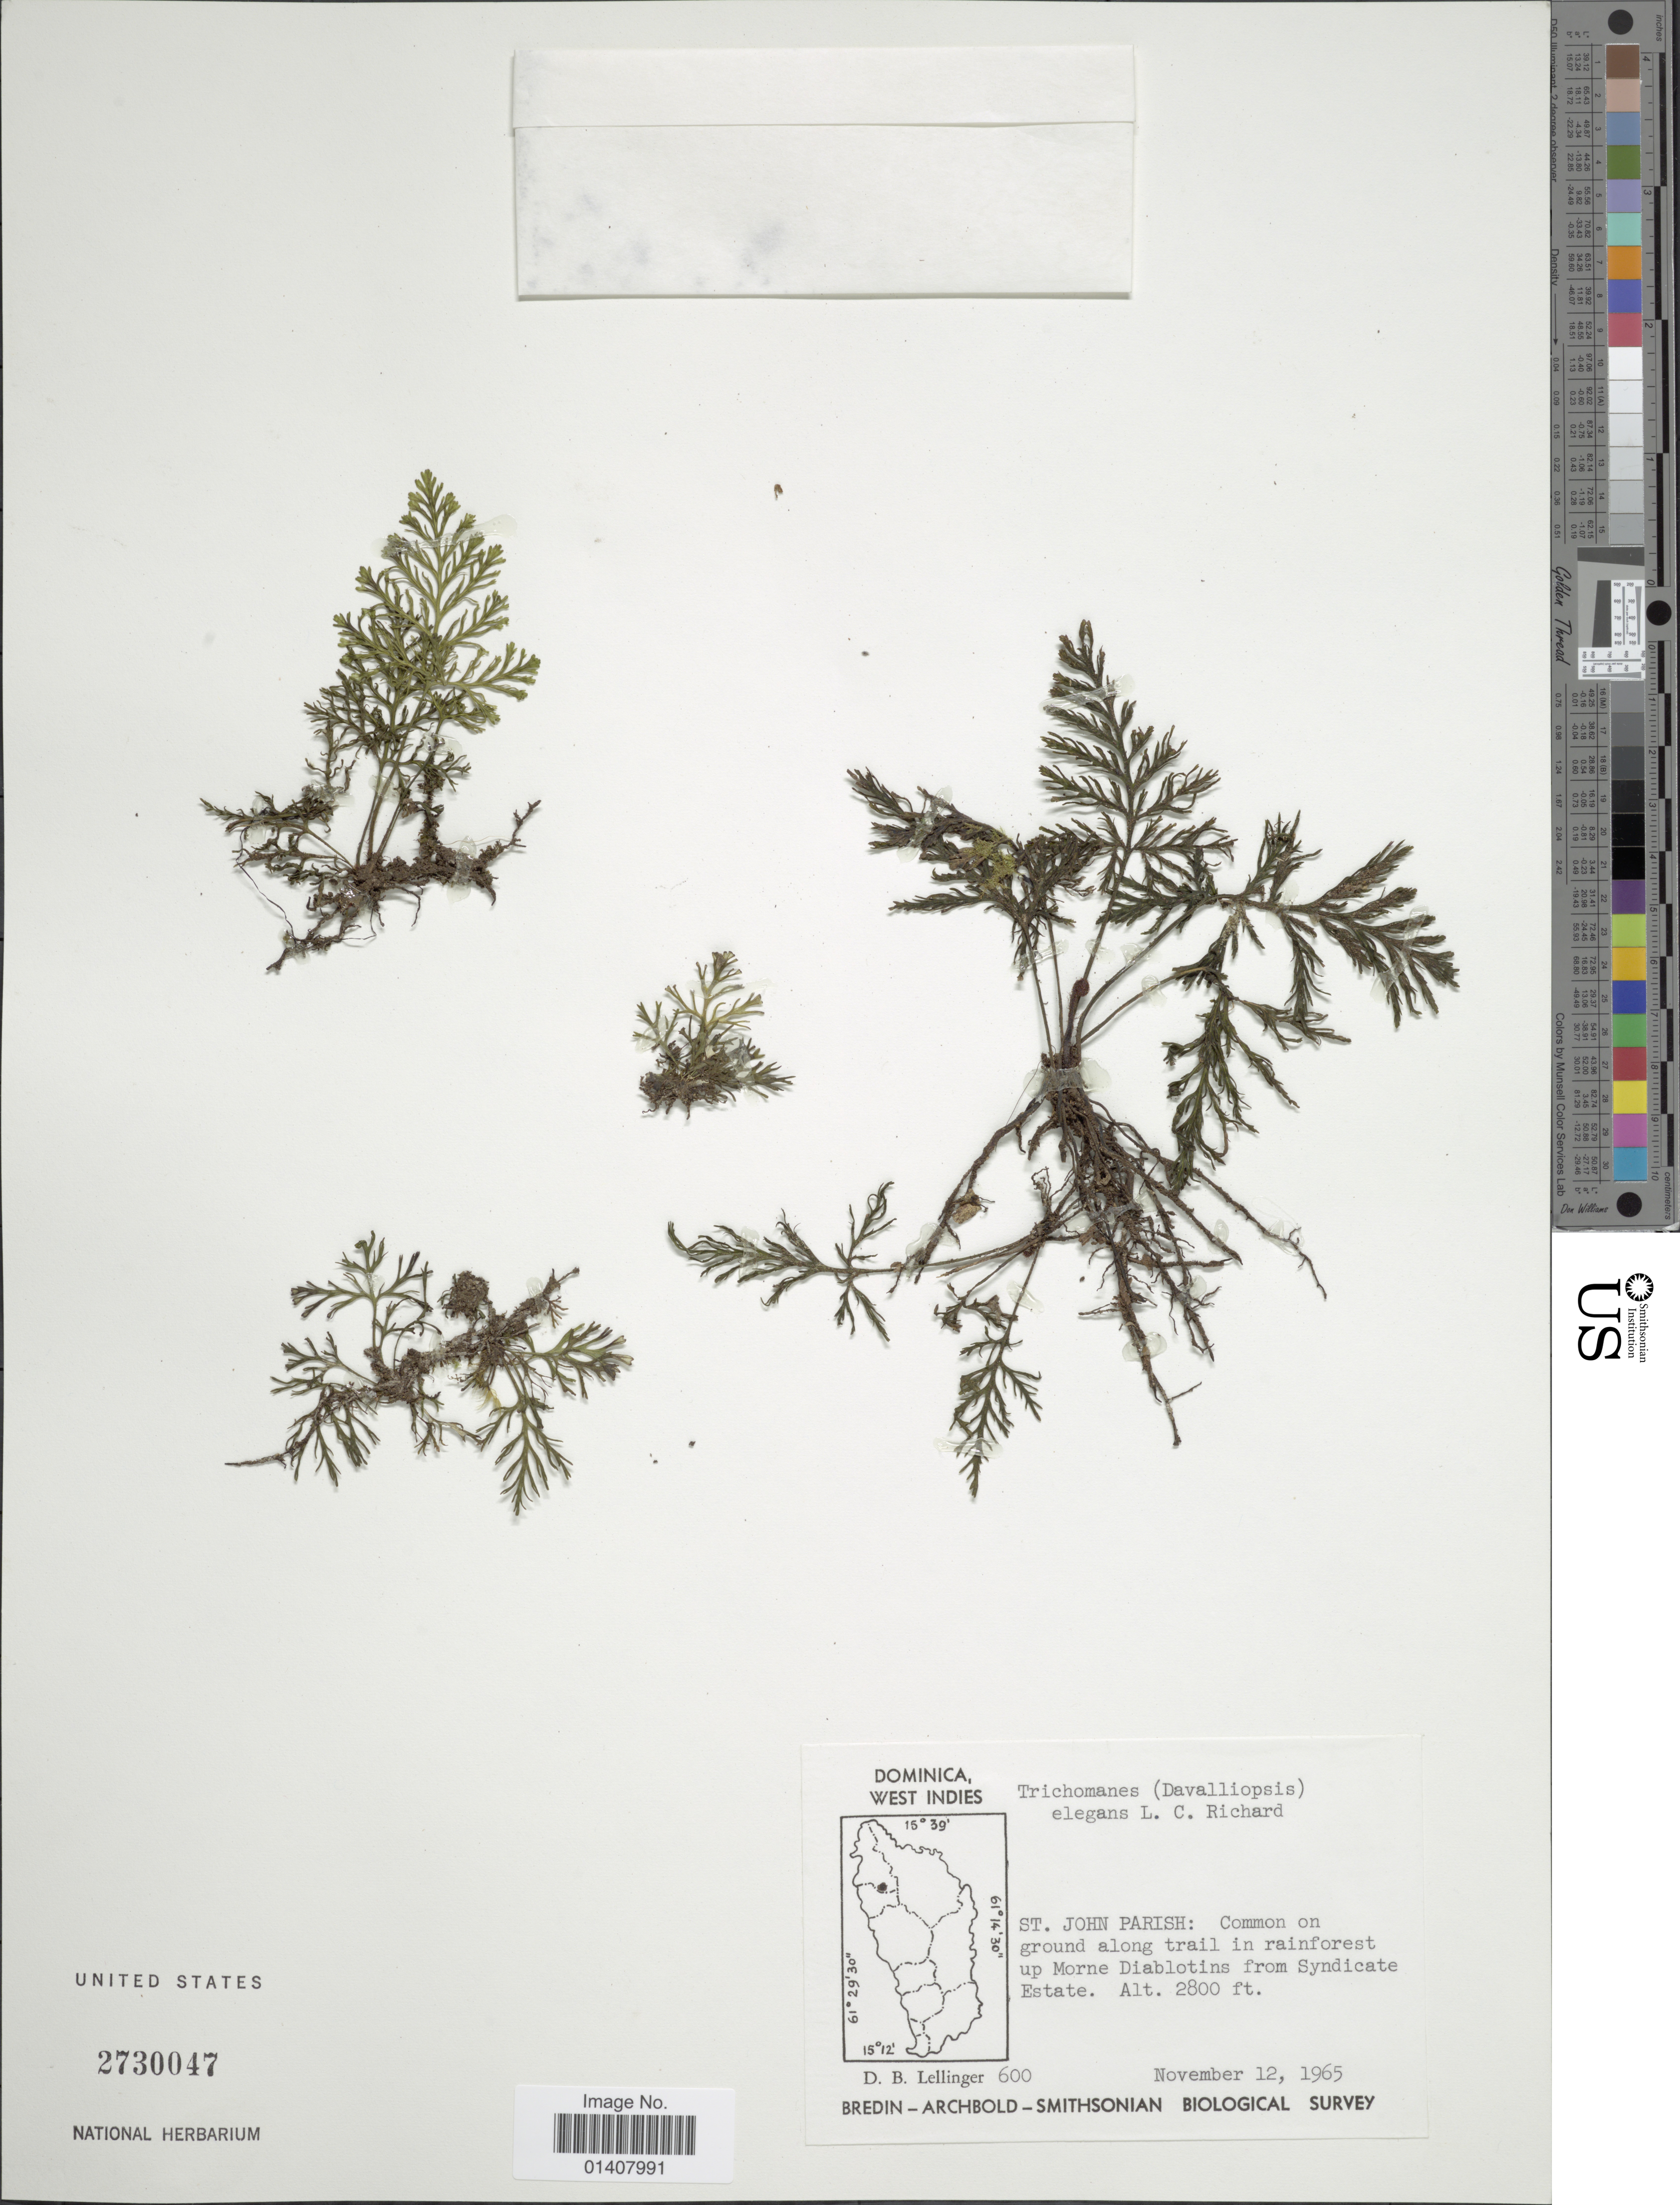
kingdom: Plantae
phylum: Tracheophyta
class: Polypodiopsida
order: Hymenophyllales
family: Hymenophyllaceae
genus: Trichomanes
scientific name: Trichomanes elegans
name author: Rich.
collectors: D. B. Lellinger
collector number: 600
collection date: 1965-11-12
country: Dominica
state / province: St. John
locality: Dominica West Indies, St. John Parish: common on ground along trail in rainforest up Morne Diablotins from Syndicate Estate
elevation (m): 853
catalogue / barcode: US 2730047